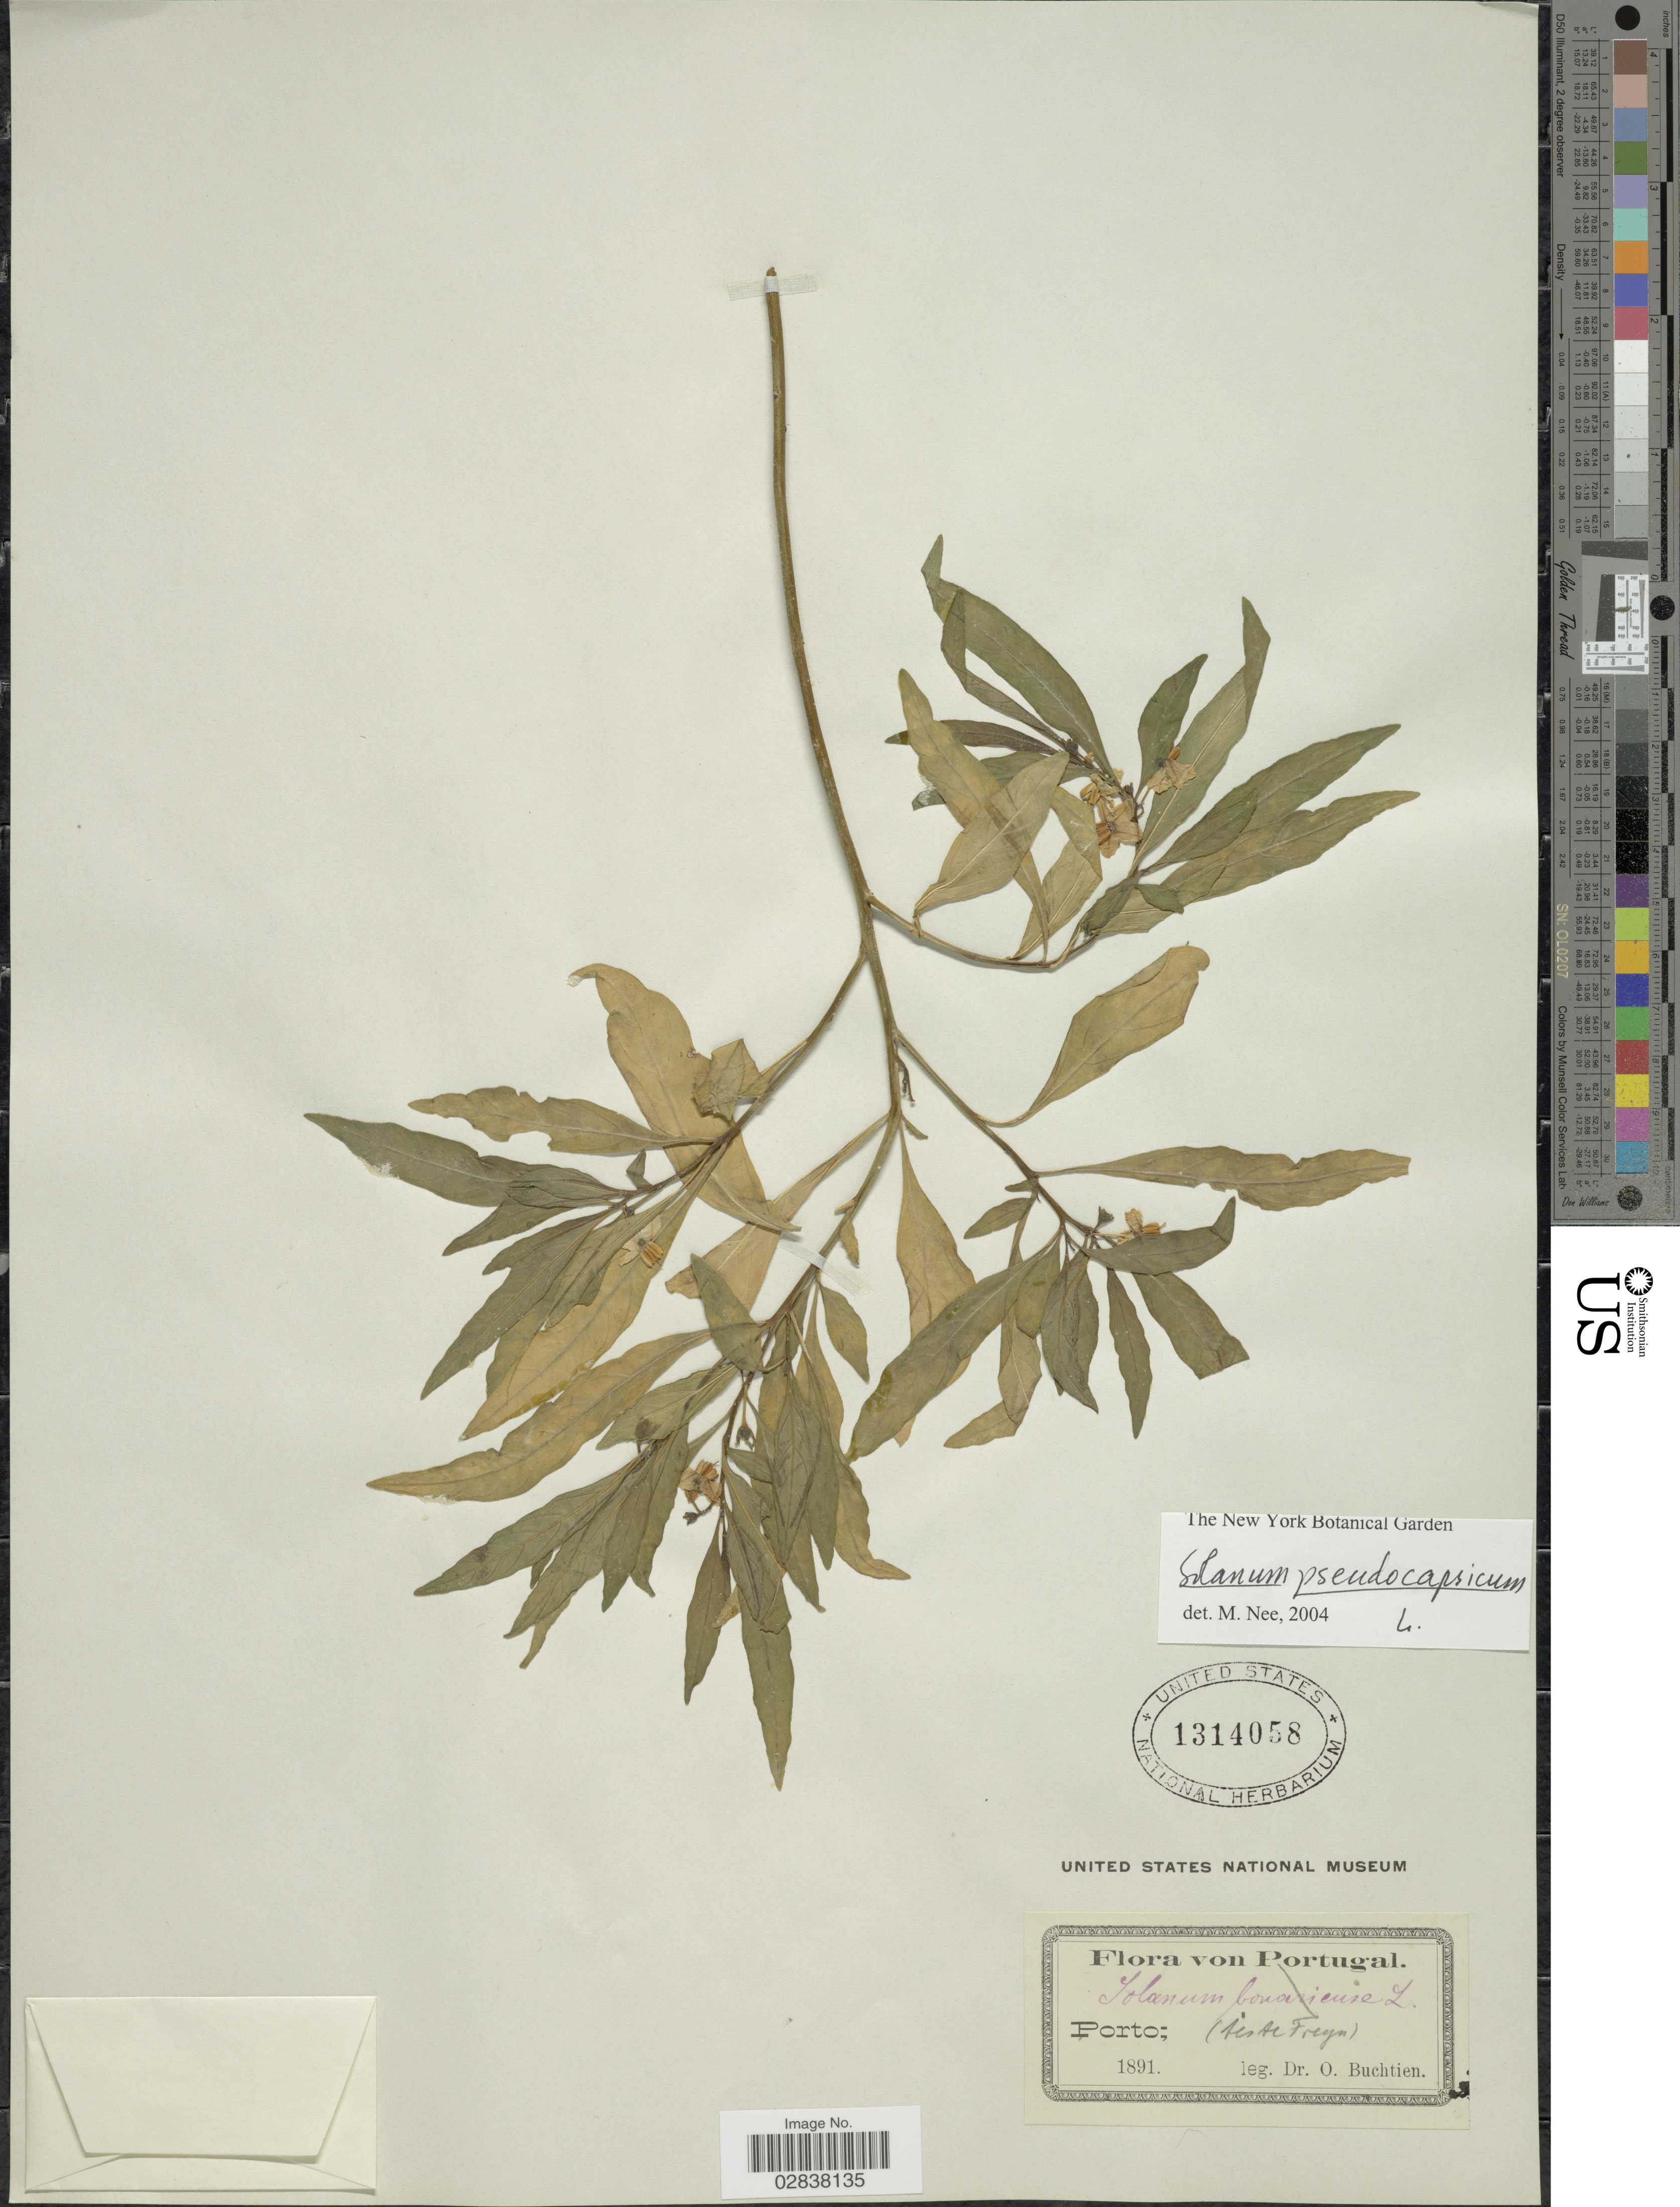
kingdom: Plantae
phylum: Tracheophyta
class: Magnoliopsida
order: Solanales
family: Solanaceae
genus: Solanum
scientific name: Solanum pseudocapsicum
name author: L.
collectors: O. Buchtien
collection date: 1891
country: Portugal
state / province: Porto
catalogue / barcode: US 1314058